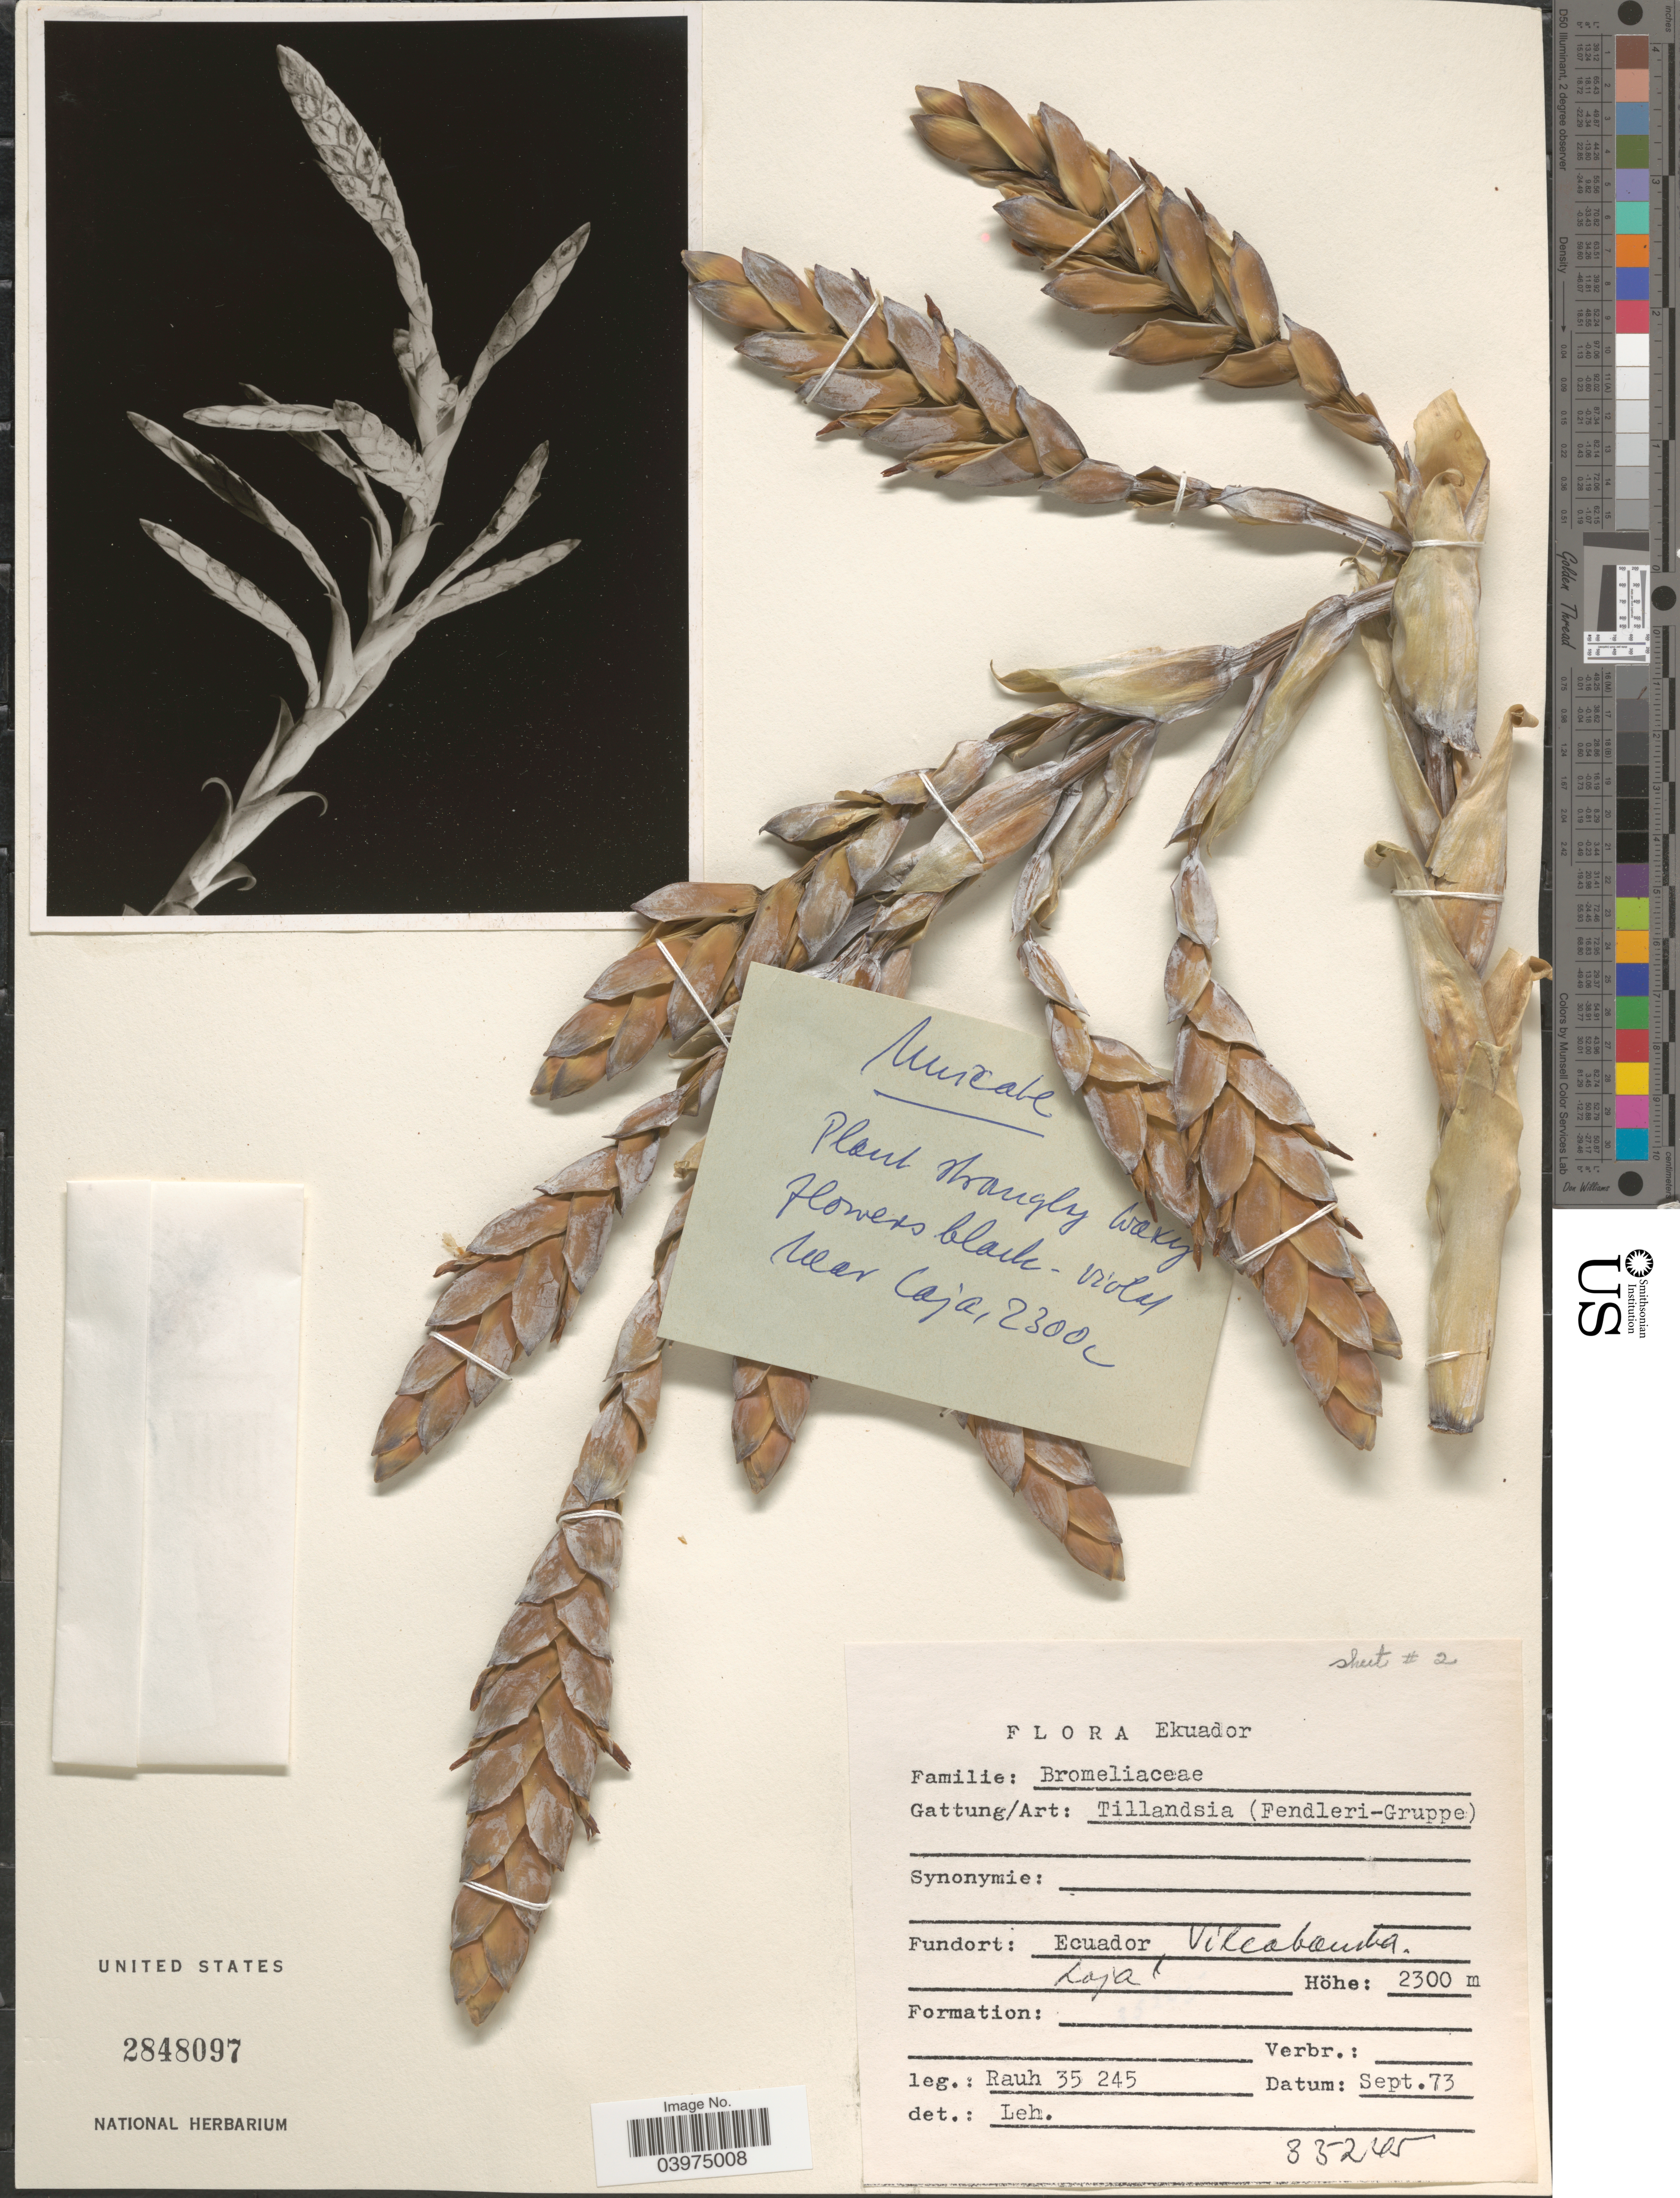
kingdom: Plantae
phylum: Tracheophyta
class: Liliopsida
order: Poales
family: Bromeliaceae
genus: Tillandsia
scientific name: Tillandsia sp.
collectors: -. Rauh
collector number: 35245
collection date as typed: Transcribed d/m/y: /9/73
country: Ecuador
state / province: Loja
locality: Vilcabamba.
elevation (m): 2300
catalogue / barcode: US 2848097